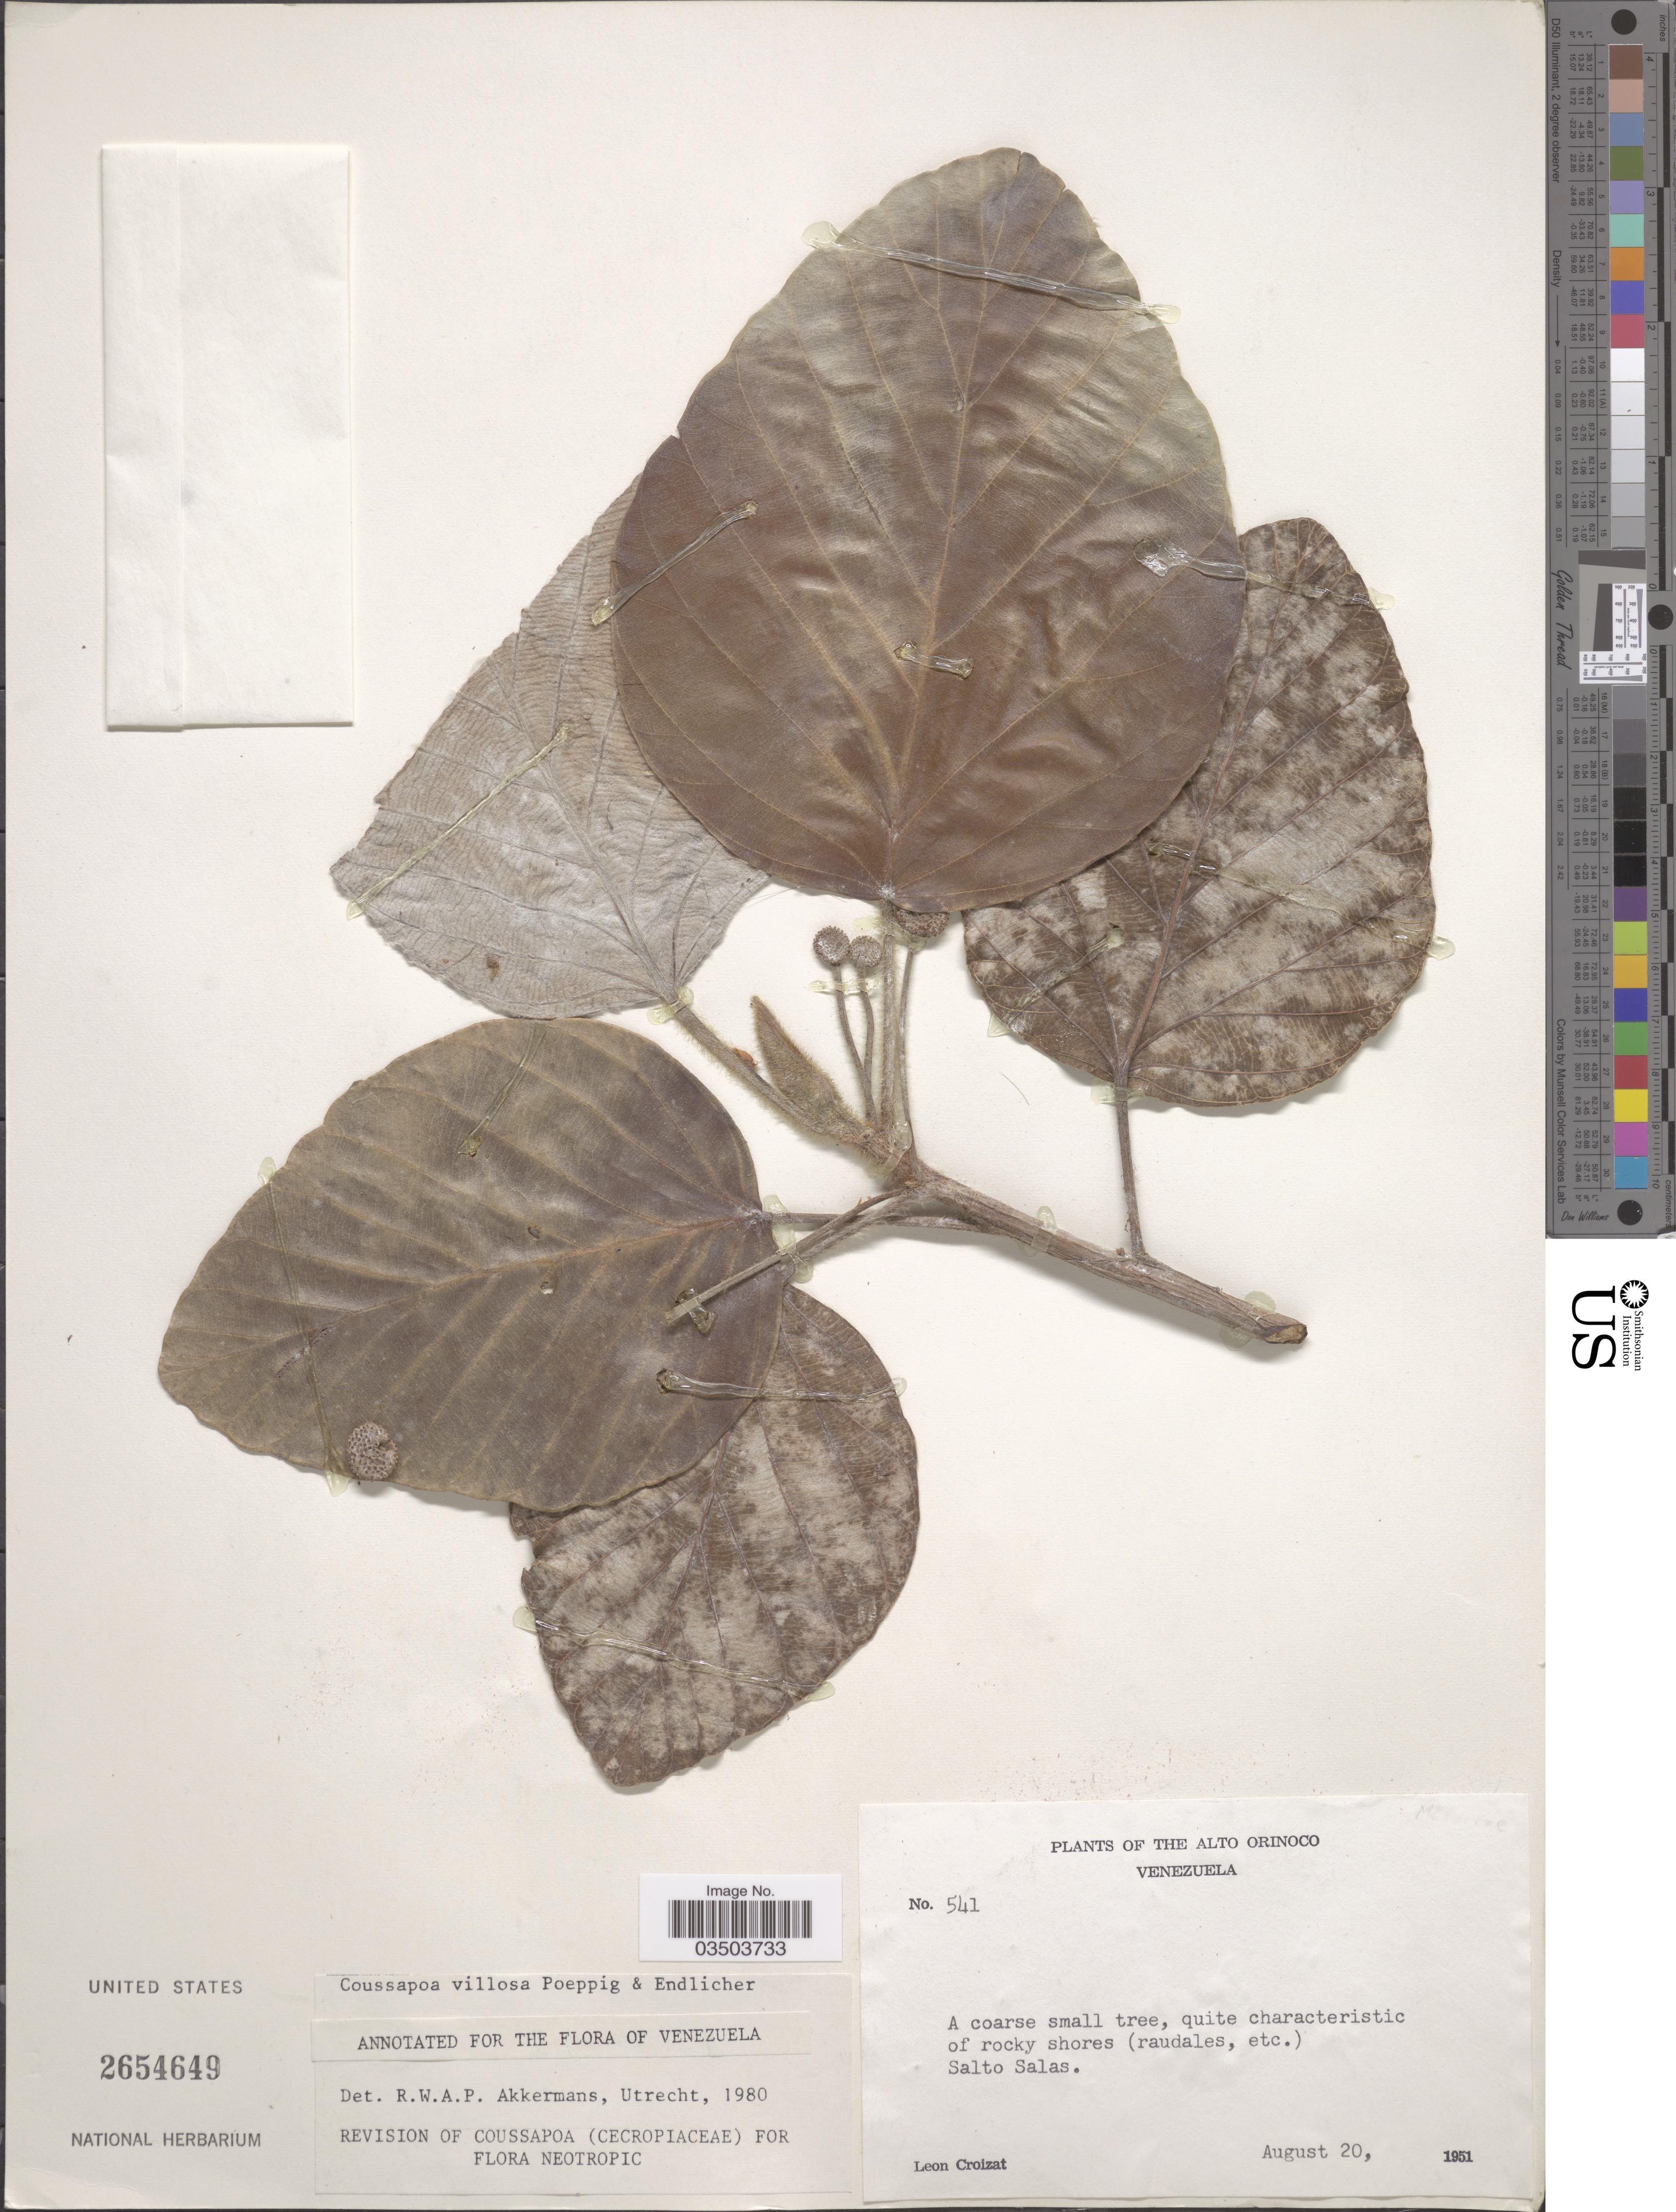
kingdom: Plantae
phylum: Tracheophyta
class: Magnoliopsida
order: Rosales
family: Urticaceae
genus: Coussapoa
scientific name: Coussapoa villosa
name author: Poepp. & Endl.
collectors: L. C. M. Croizat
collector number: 541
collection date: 1951-08-20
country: Venezuela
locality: The Alto Orinoco. Salto Salas.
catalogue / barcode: US 2654649